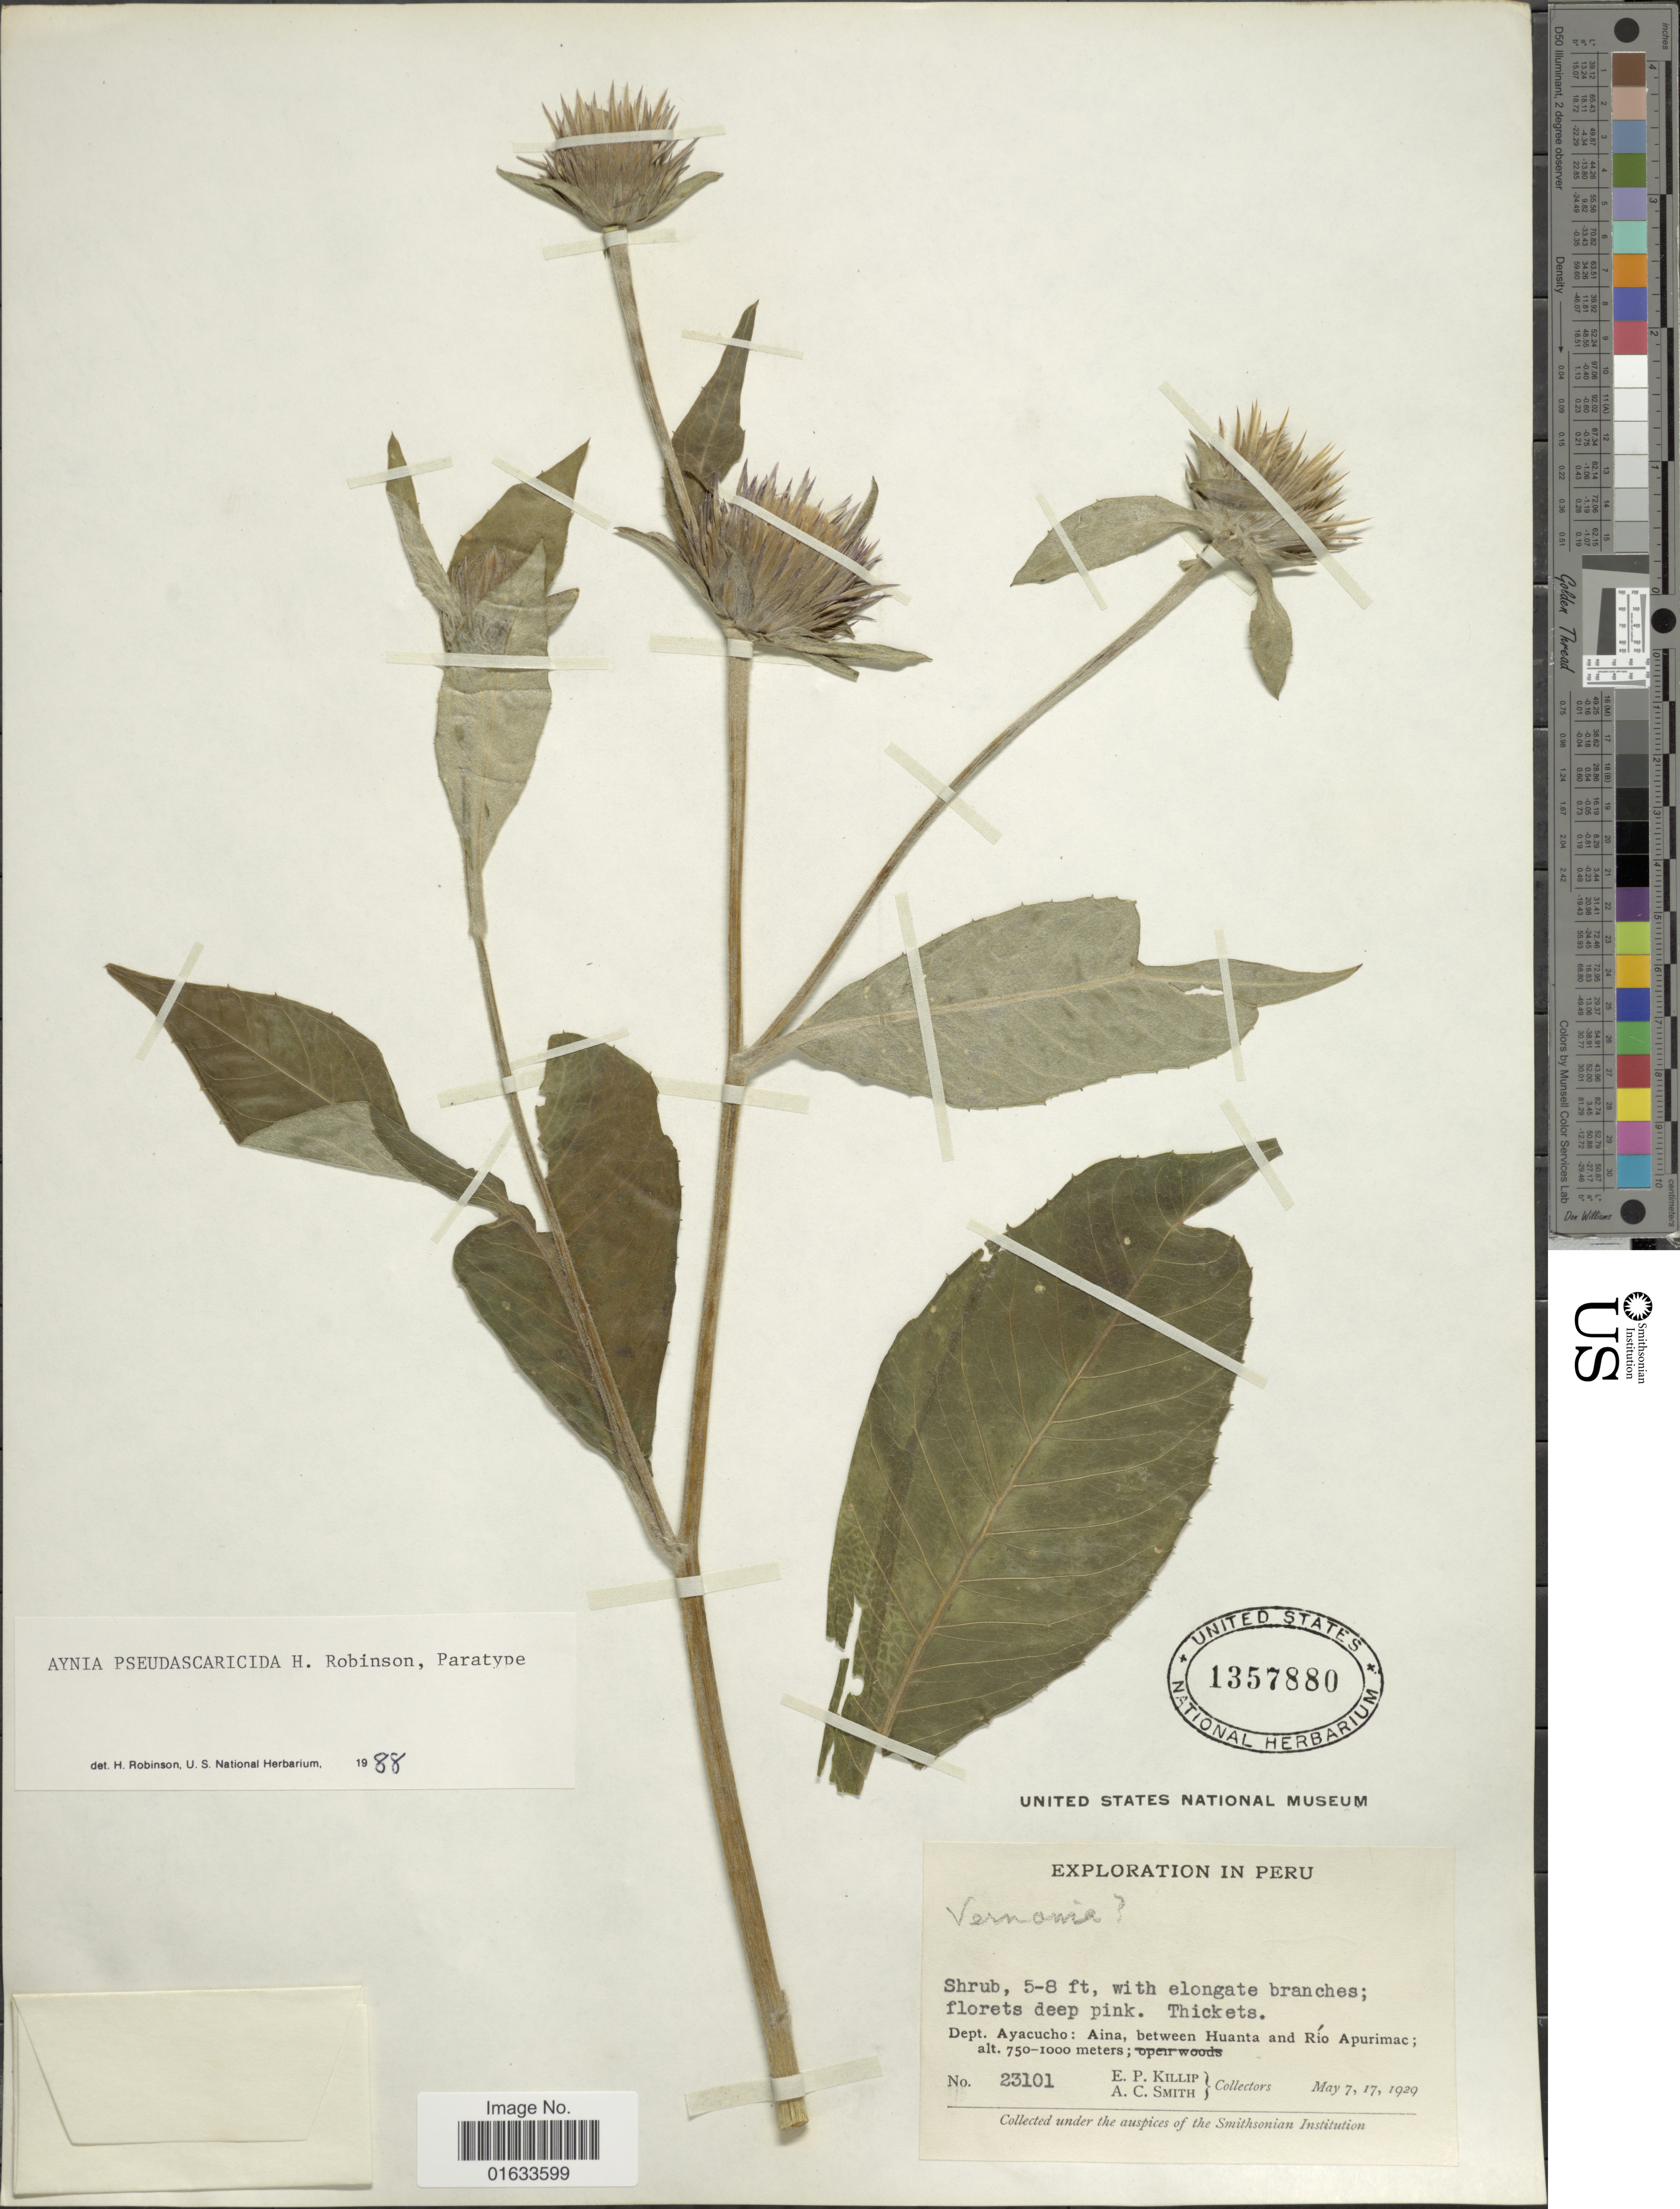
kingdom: Plantae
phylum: Tracheophyta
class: Magnoliopsida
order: Asterales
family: Asteraceae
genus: Aynia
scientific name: Aynia pseudascaricida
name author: H. Rob.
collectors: E. P. Killip & A. C. Smith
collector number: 23101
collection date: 1929-05-07/1929-05-17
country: Peru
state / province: Ayacucho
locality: Dept. Ayacucho: Aina, between Huanta and Río Apurimac.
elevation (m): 750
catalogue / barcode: US 1357880